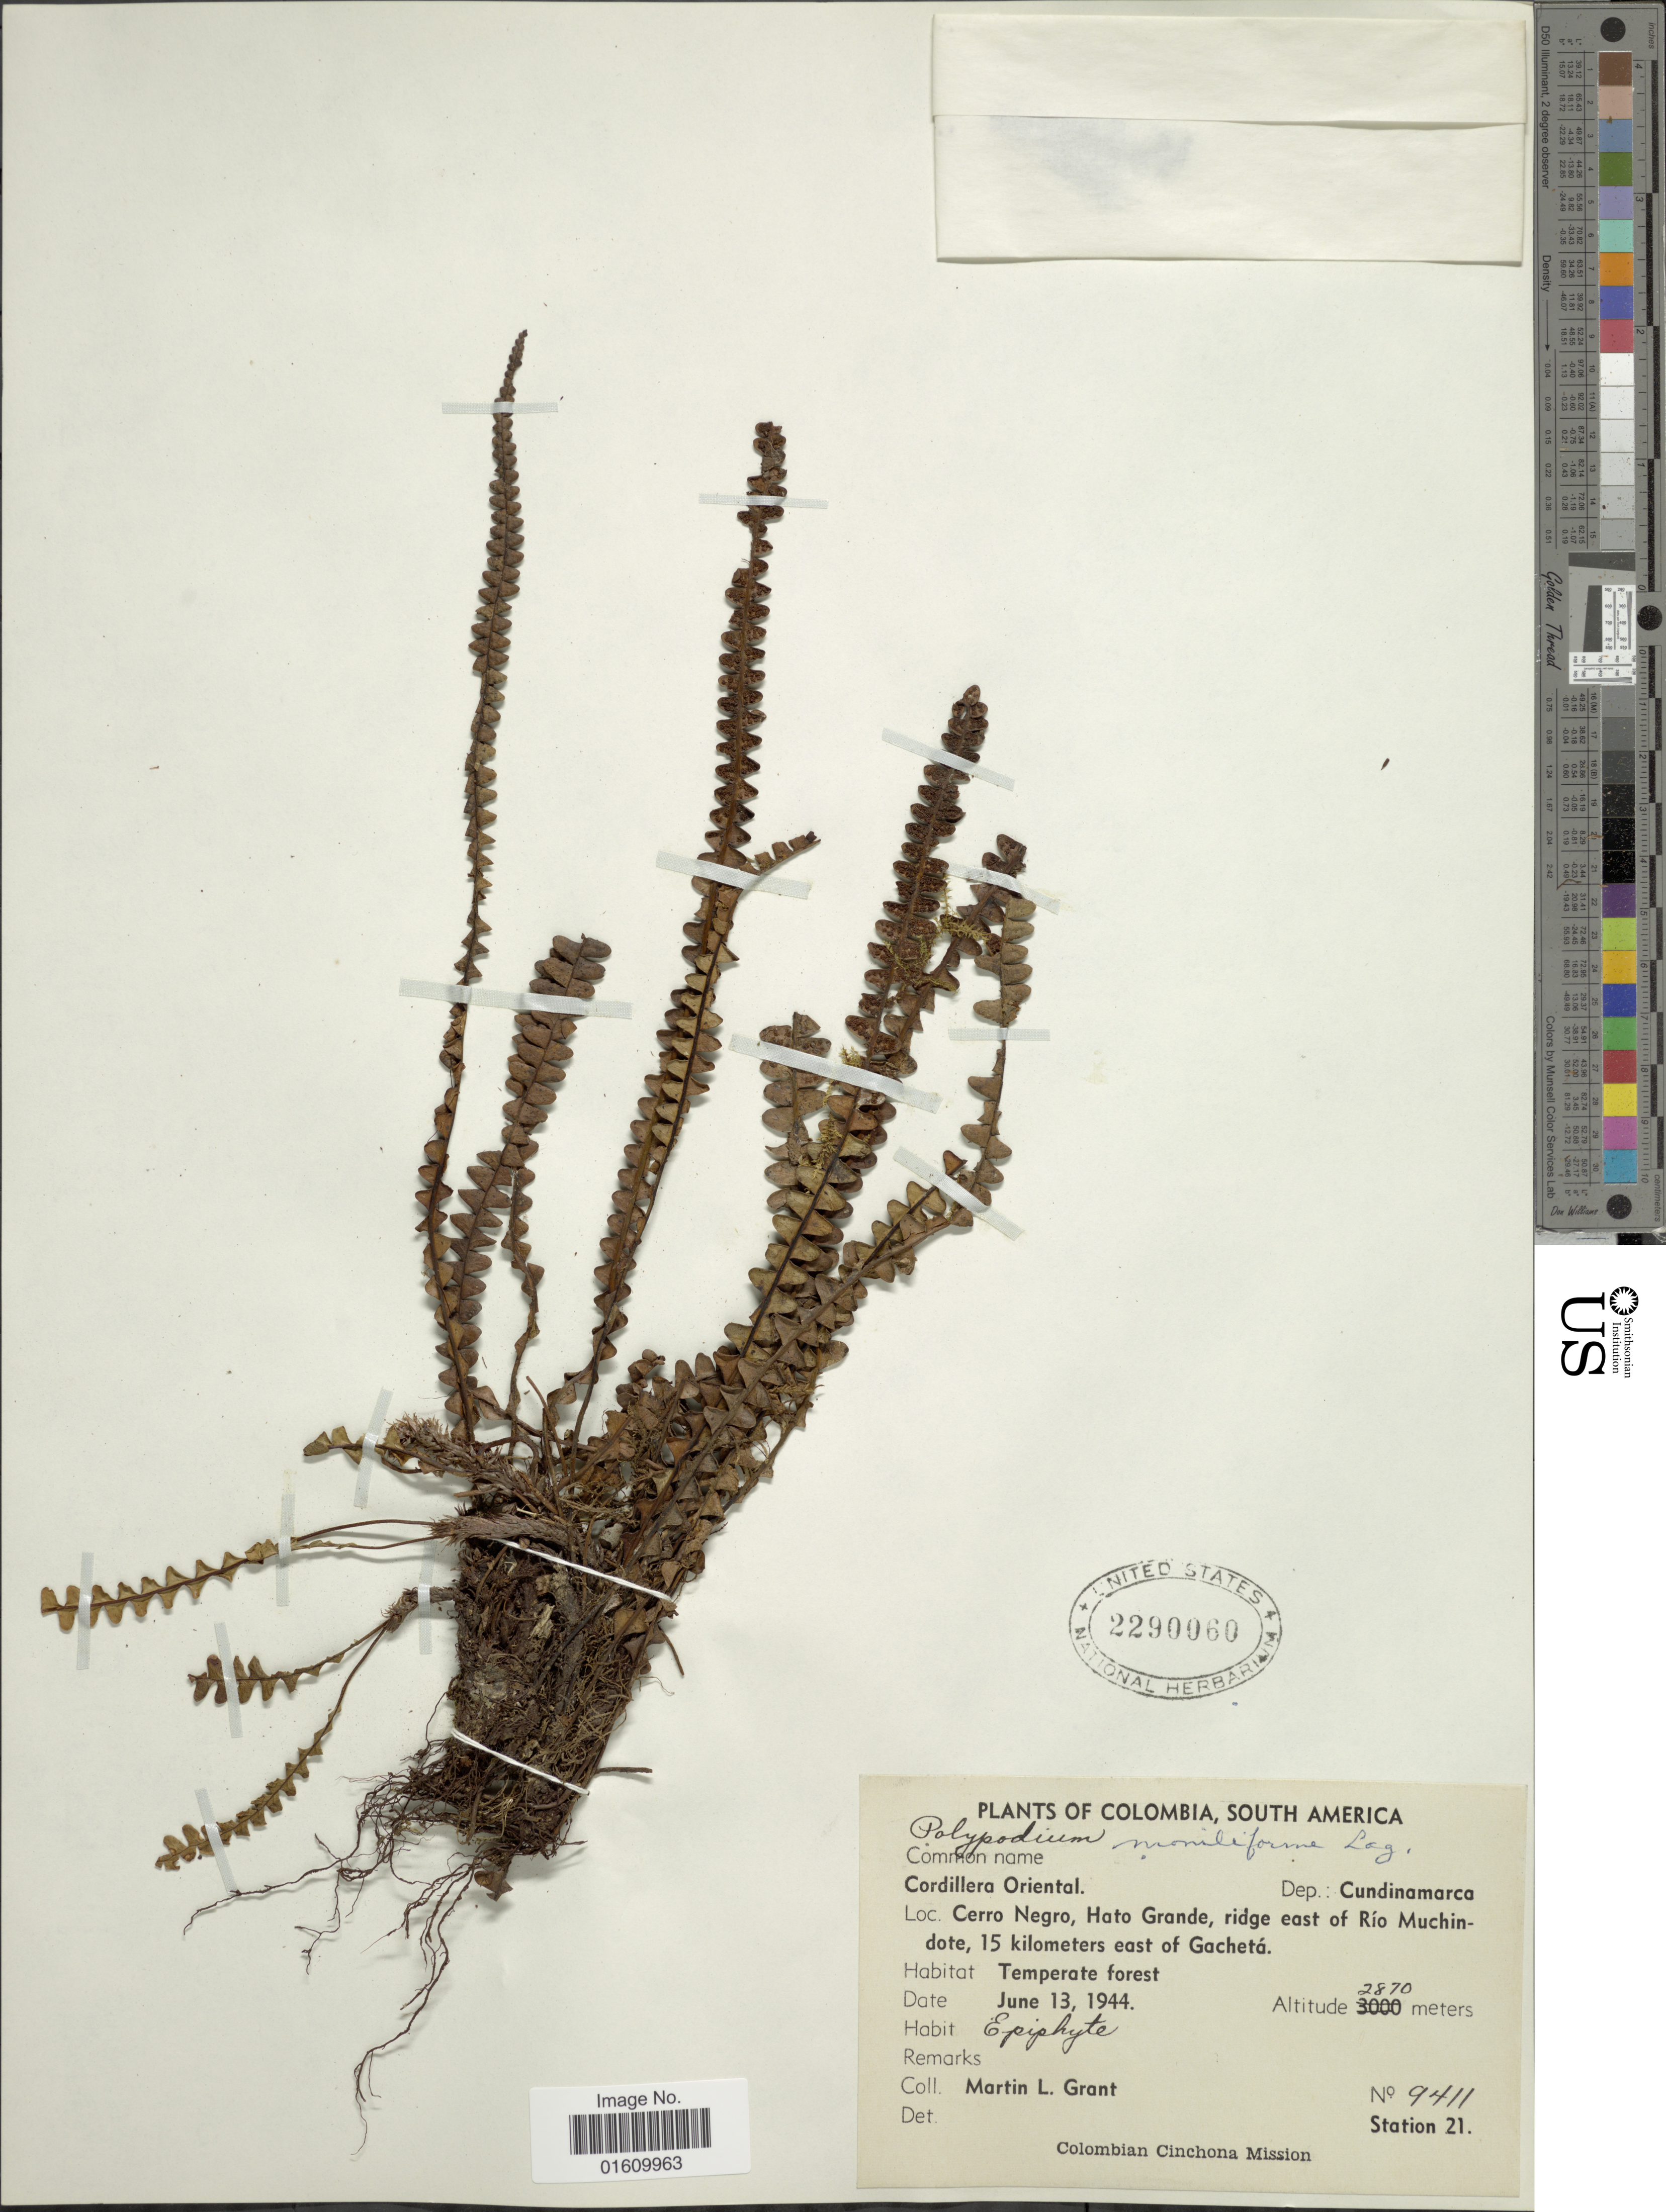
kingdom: Plantae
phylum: Tracheophyta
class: Polypodiopsida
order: Polypodiales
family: Polypodiaceae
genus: Melpomene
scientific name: Melpomene moniliformis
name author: (Lag. ex Sw.) A.R. Sm. & R.C. Moran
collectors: M. L. Grant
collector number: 9411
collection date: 1944-06-13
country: Colombia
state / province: Cundinamarca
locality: Codillera Oriental, Cundinamarca, Cerro Negro, Hato Grande, ridge east of Rio Muchindote, 15 Kilometers east of Gacheta.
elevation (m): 2870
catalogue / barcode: US 2290060